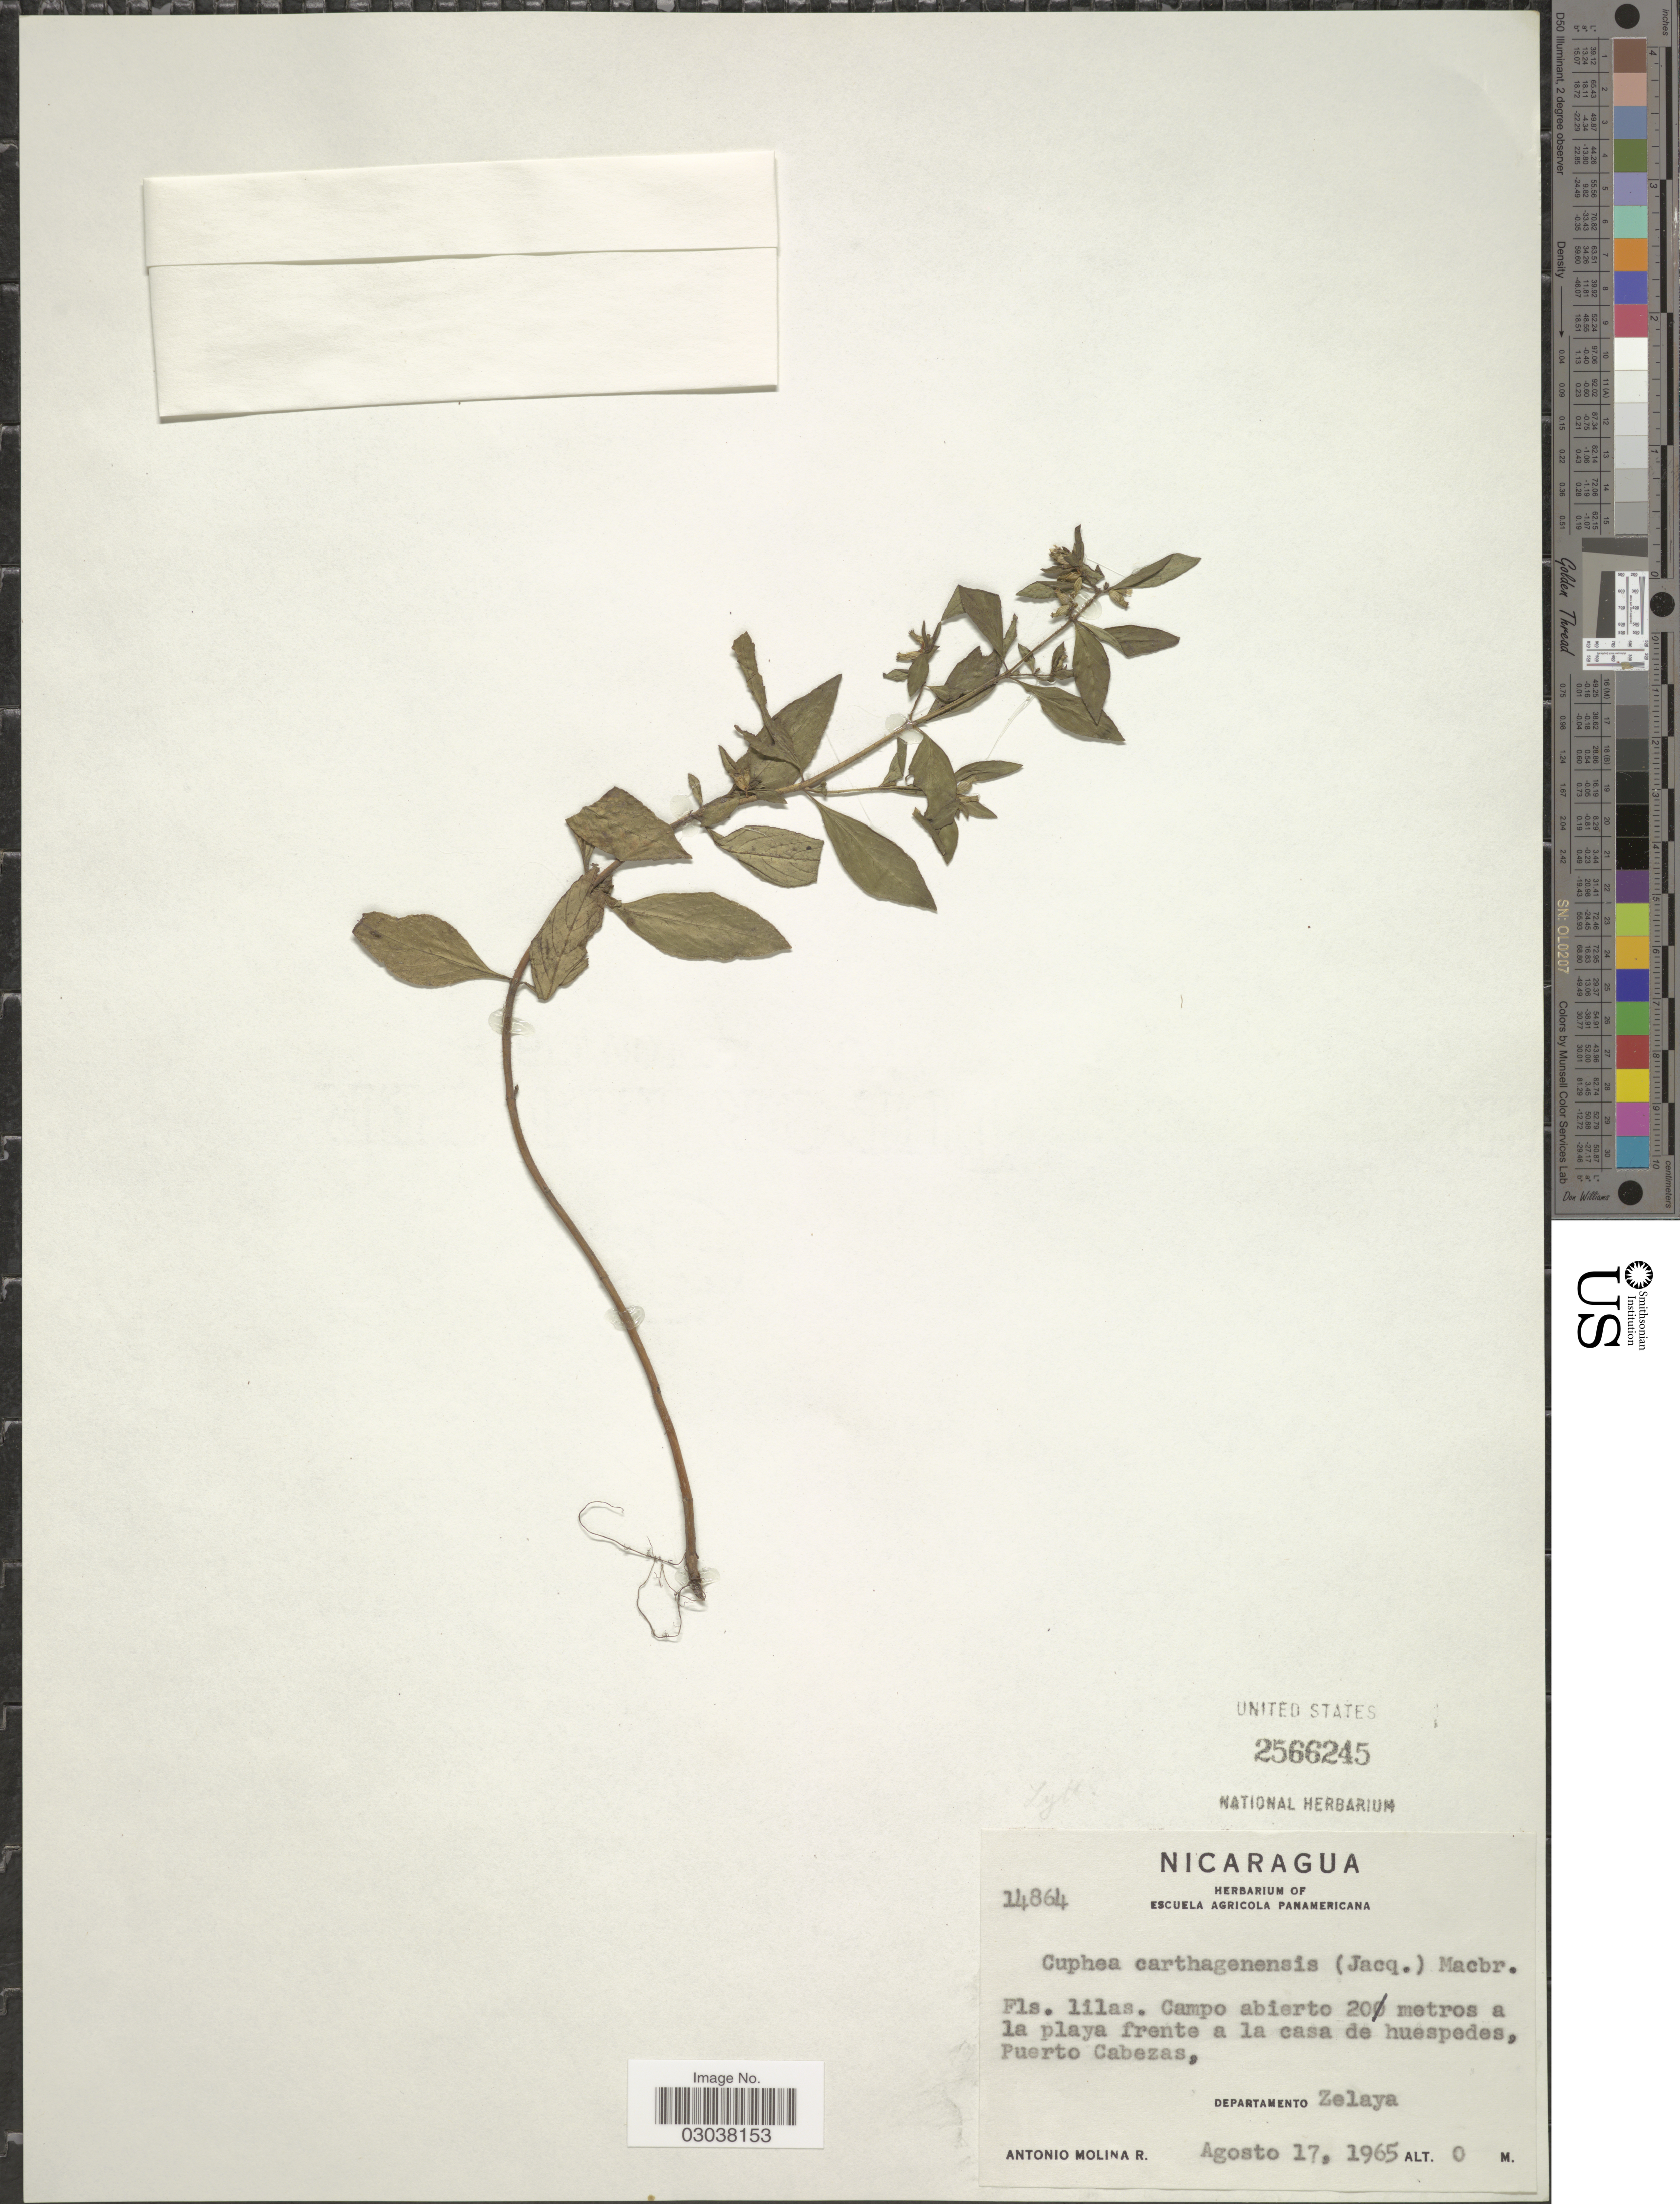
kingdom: Plantae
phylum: Tracheophyta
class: Magnoliopsida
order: Myrtales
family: Lythraceae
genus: Cuphea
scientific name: Cuphea carthagenensis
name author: (Jacq.) J.F. Macbr.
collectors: A. Molina R.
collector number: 14864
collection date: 1965-08-17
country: Nicaragua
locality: Campo abierto 20 metros a la playa frente a la casa de huespedes, Puerto Cabezas, Departamento Zelaya.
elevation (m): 0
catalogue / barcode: US 2566245